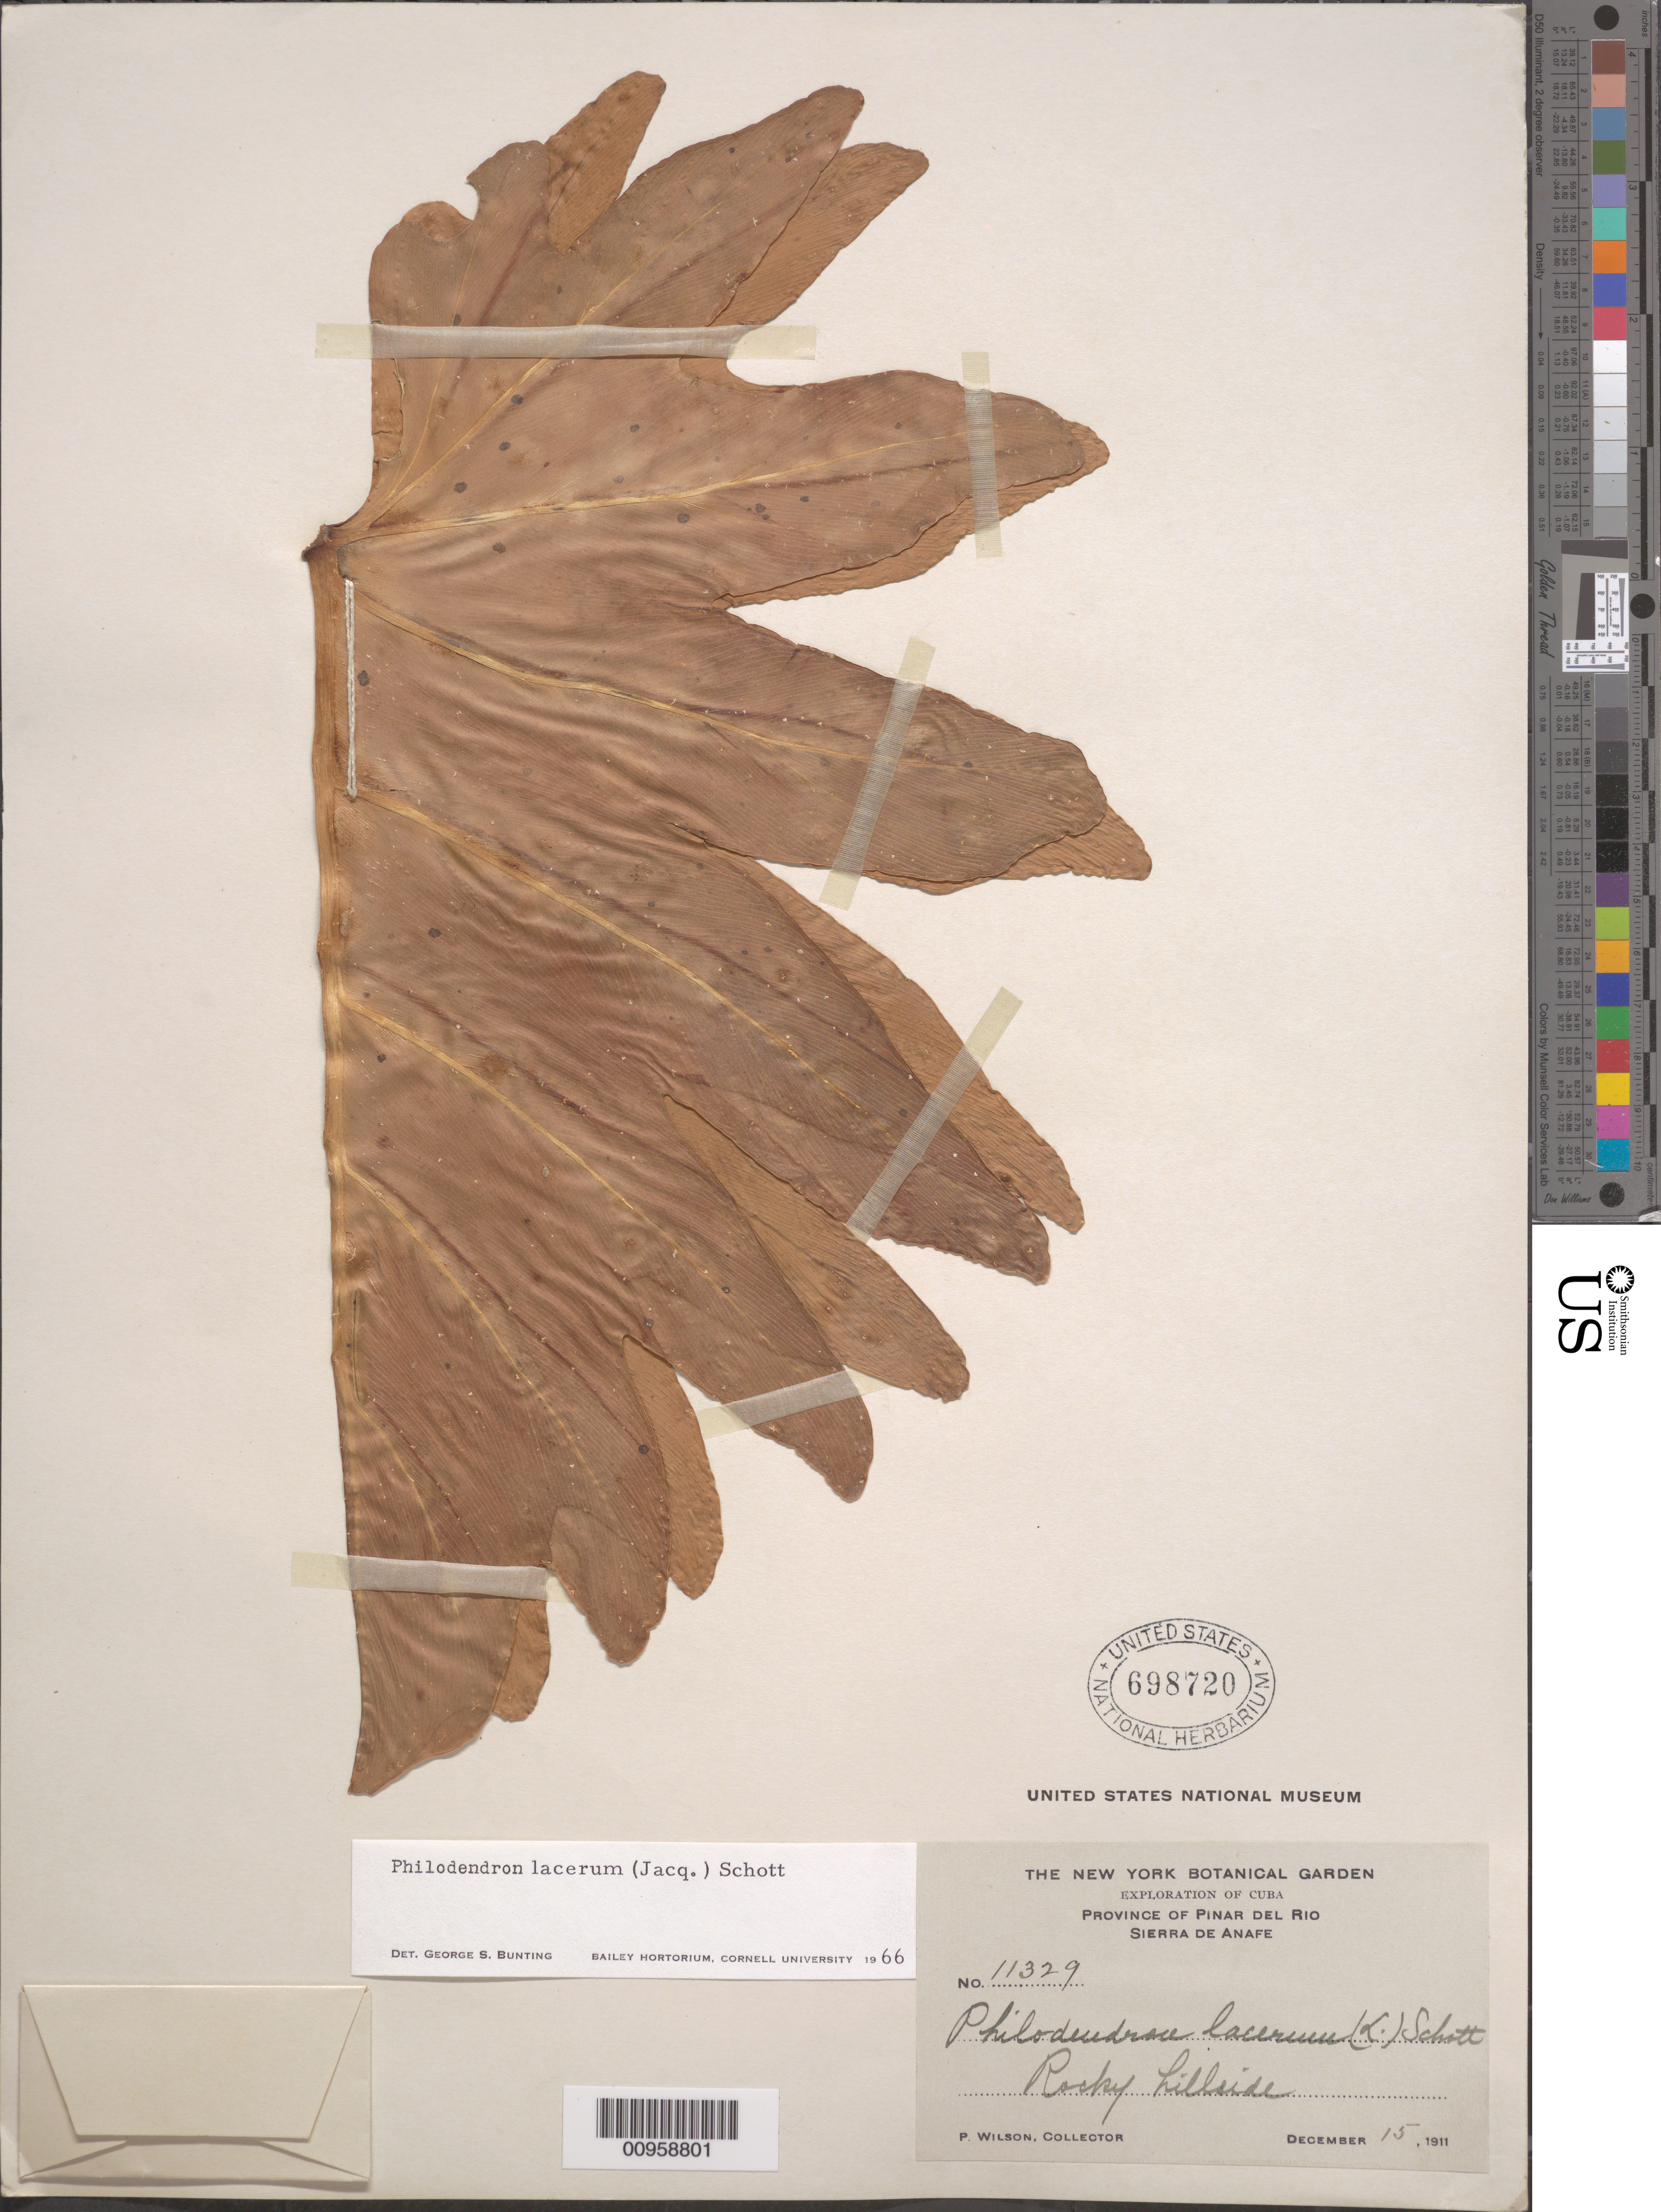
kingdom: Plantae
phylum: Tracheophyta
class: Liliopsida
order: Alismatales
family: Araceae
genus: Philodendron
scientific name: Philodendron lacerum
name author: (Jacq.) Schott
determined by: Bunting, G. S.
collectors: P. Wilson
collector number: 11329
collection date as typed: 15 Dec 1911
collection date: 1911-12-15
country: Cuba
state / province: Pinar del Rio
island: Cuba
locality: Sierra de Anafe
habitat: Rocky hillside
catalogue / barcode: US 698720